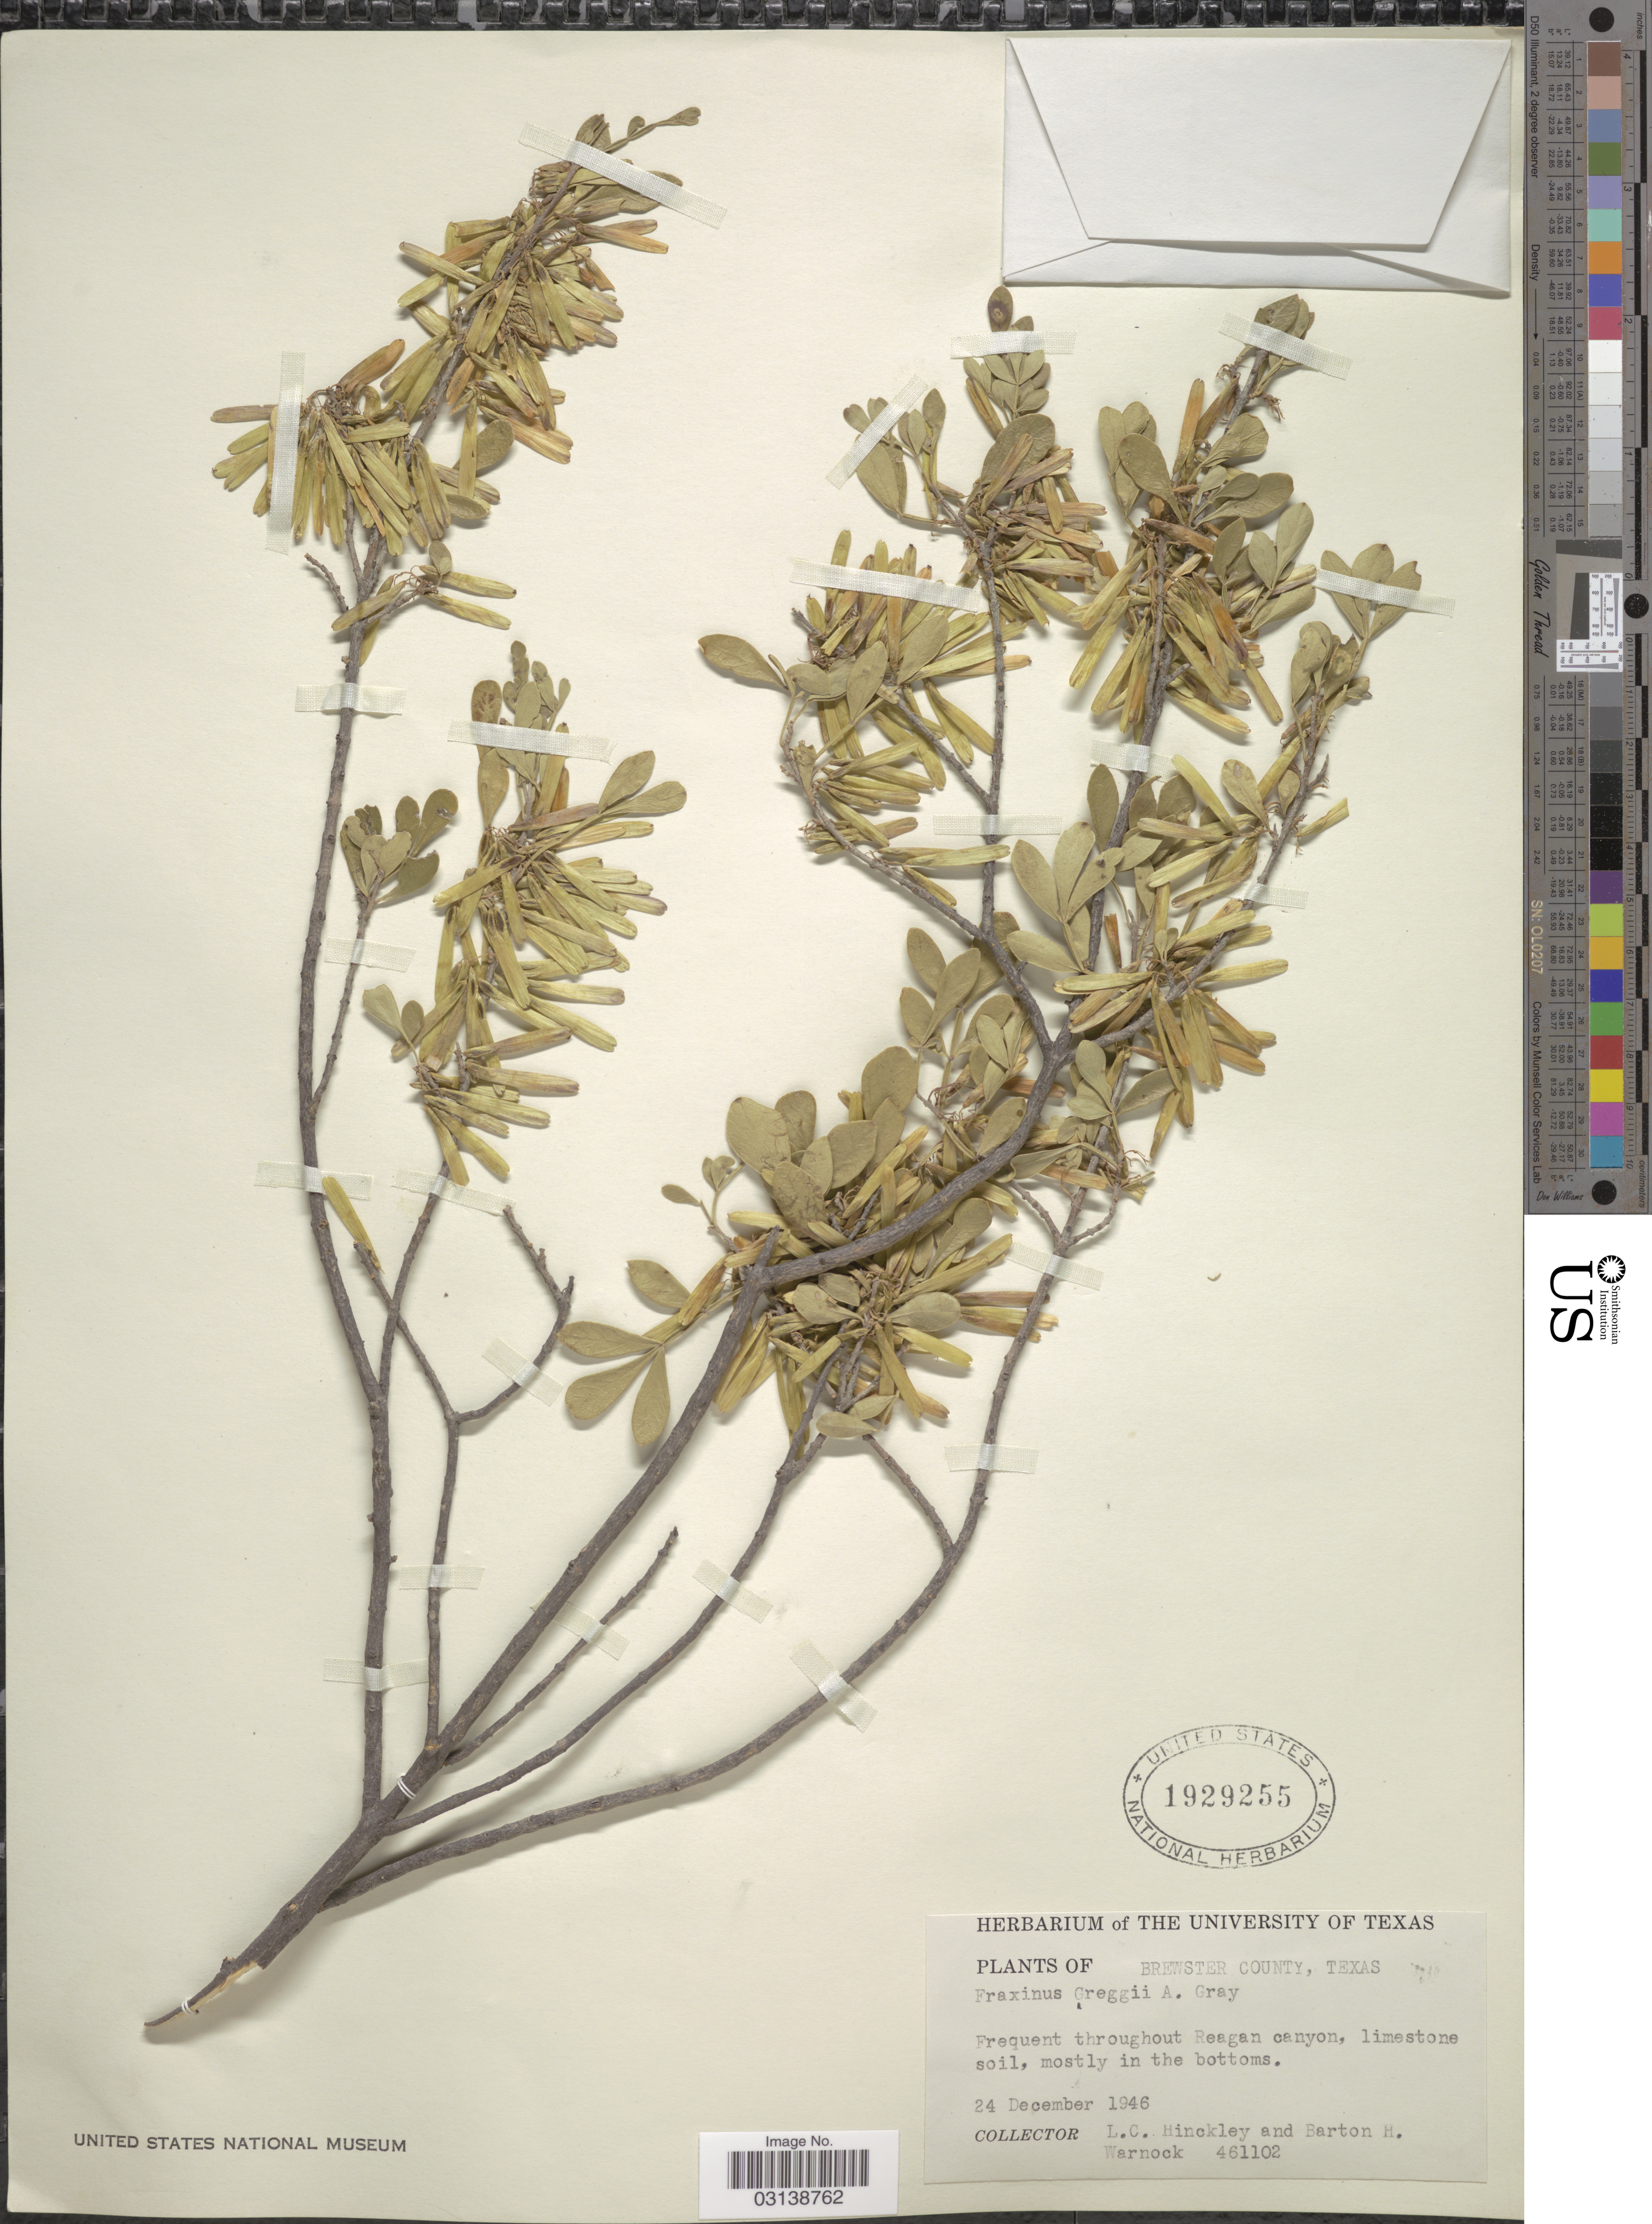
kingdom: Plantae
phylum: Tracheophyta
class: Magnoliopsida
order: Lamiales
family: Oleaceae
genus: Fraxinus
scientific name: Fraxinus greggii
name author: A. Gray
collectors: L. Hinckley & B. H. Warnock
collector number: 461102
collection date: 1946-12-24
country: United States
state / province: Texas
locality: Brewster County. Frequent throughout Reagan canyon, limestone soil, mostly in the bottoms.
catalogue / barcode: US 1929255